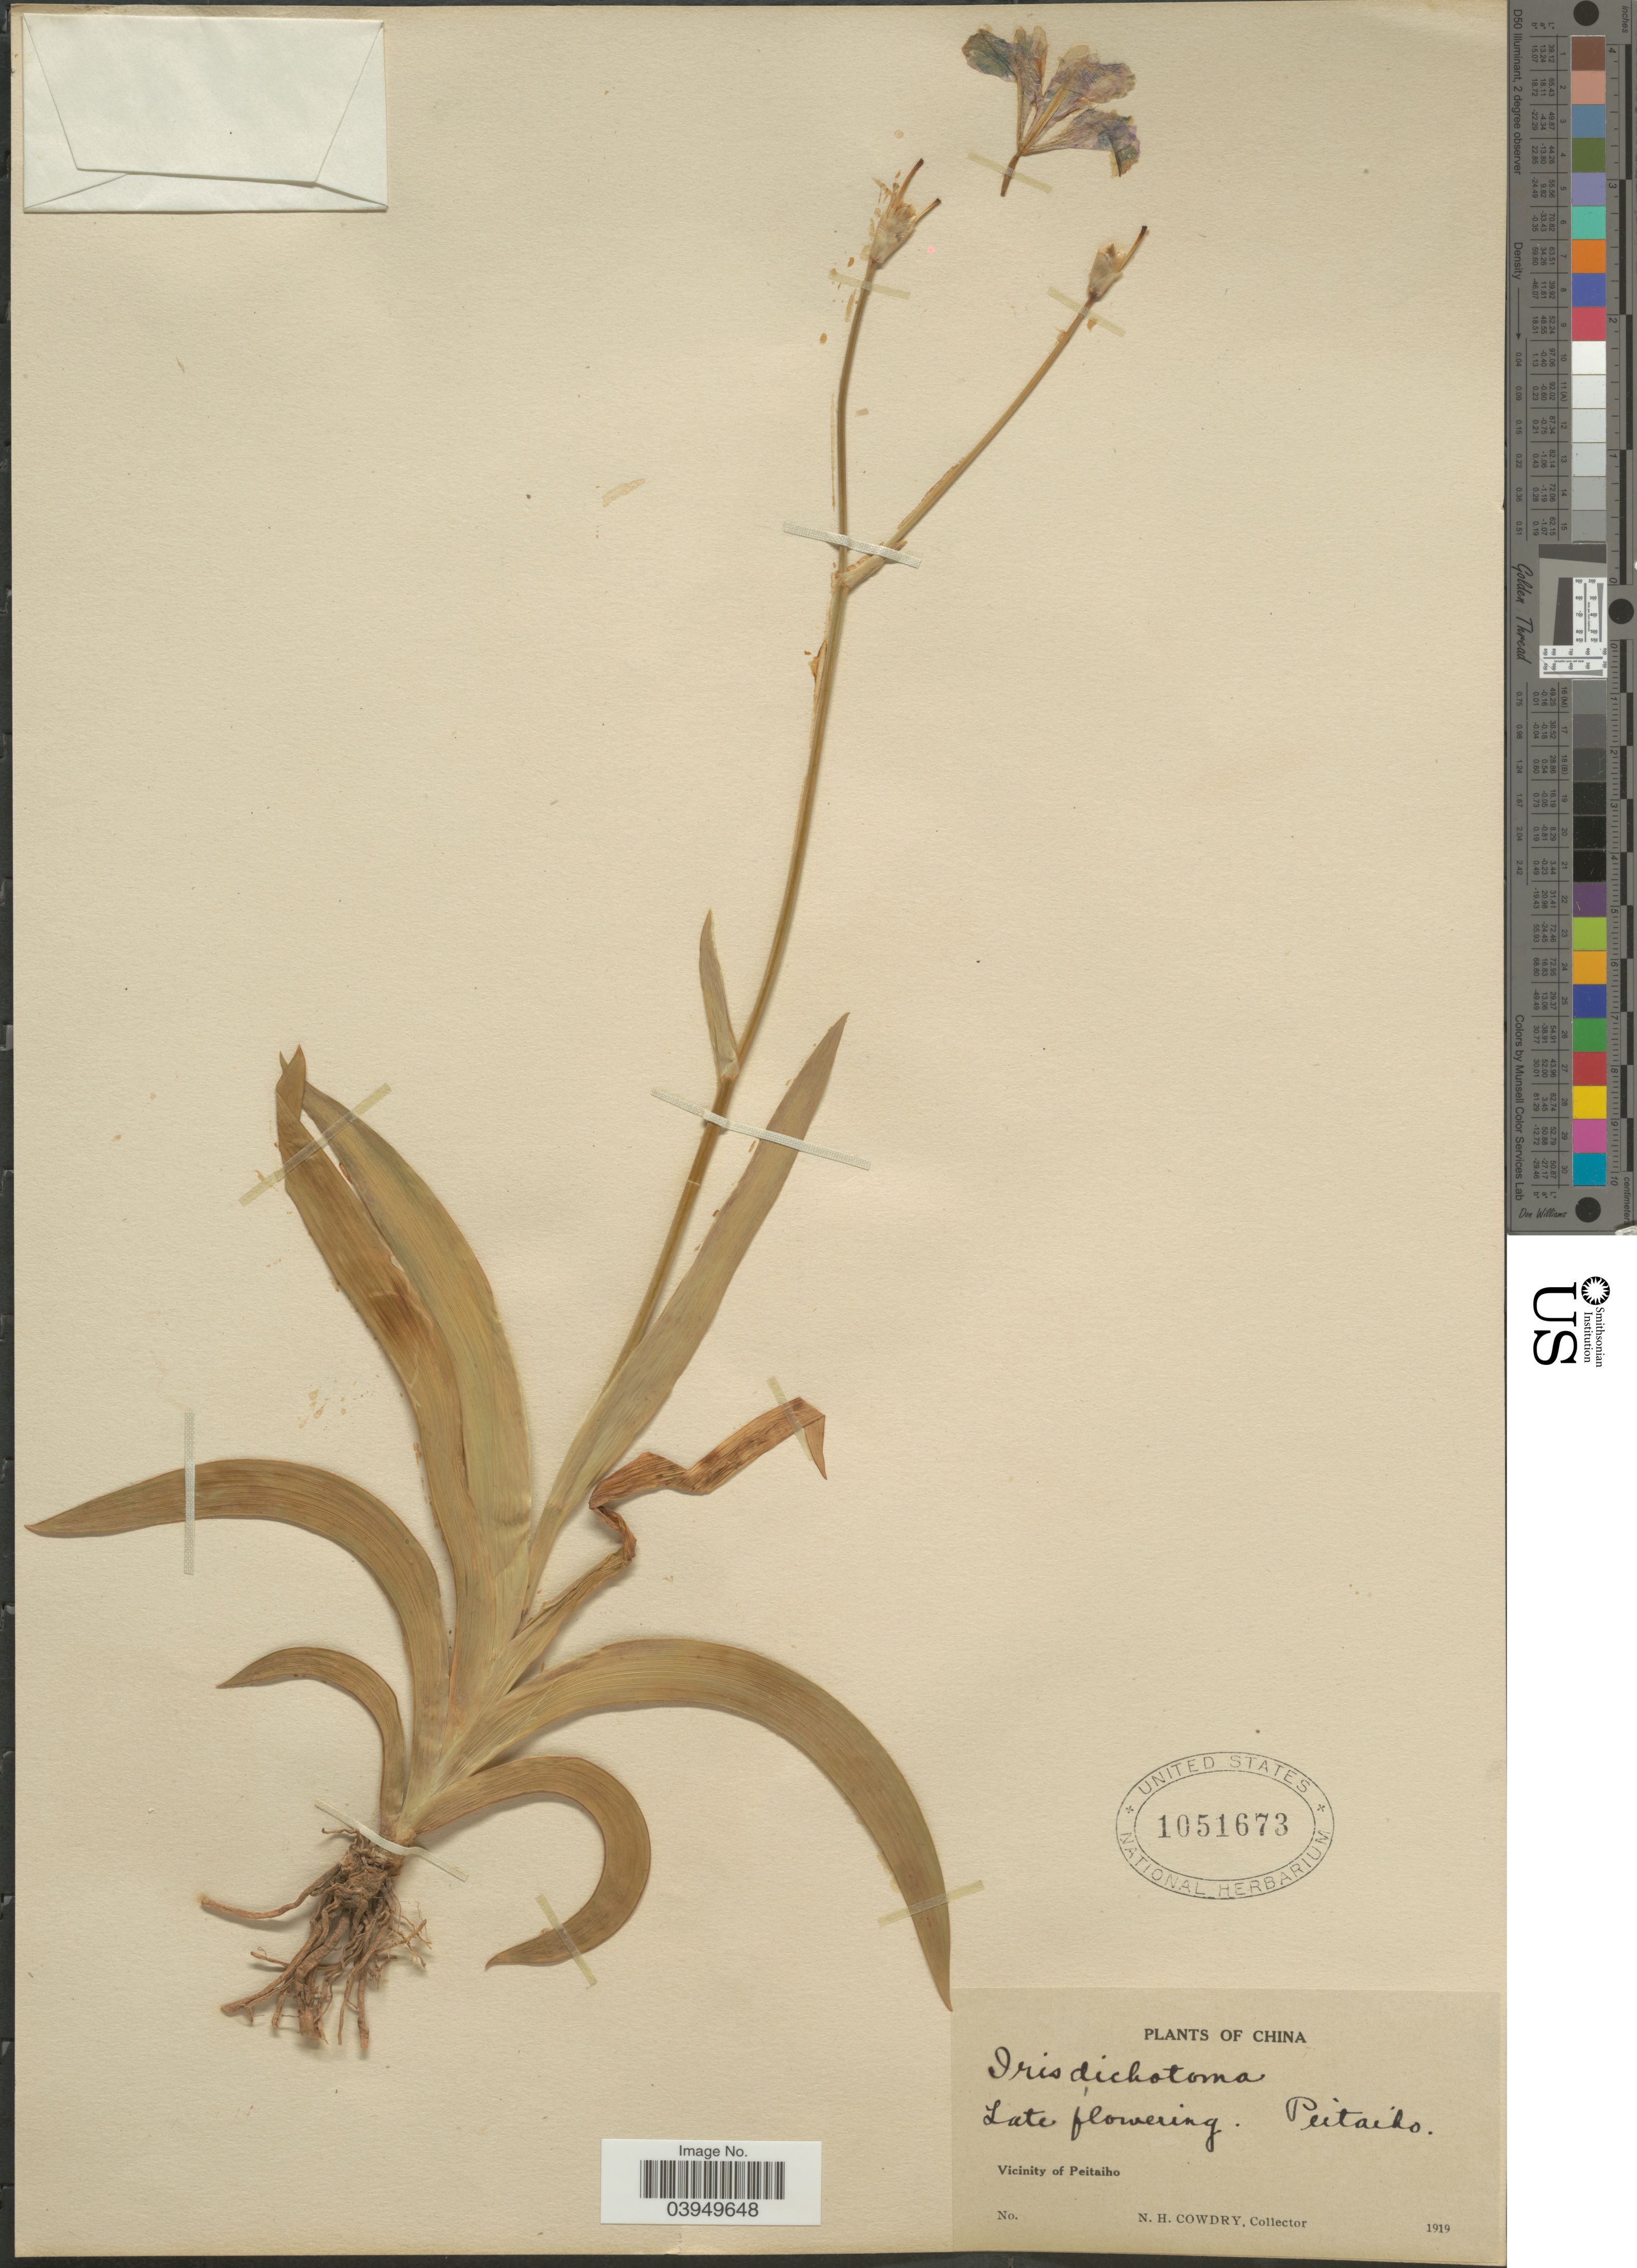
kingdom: Plantae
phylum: Tracheophyta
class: Liliopsida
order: Asparagales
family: Iridaceae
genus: Iris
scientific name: Iris dichotoma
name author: Pall.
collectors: N. H. Cowdry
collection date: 1919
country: China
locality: Peitaiho. Vicinity of Peitaiho.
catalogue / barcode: US 1051673